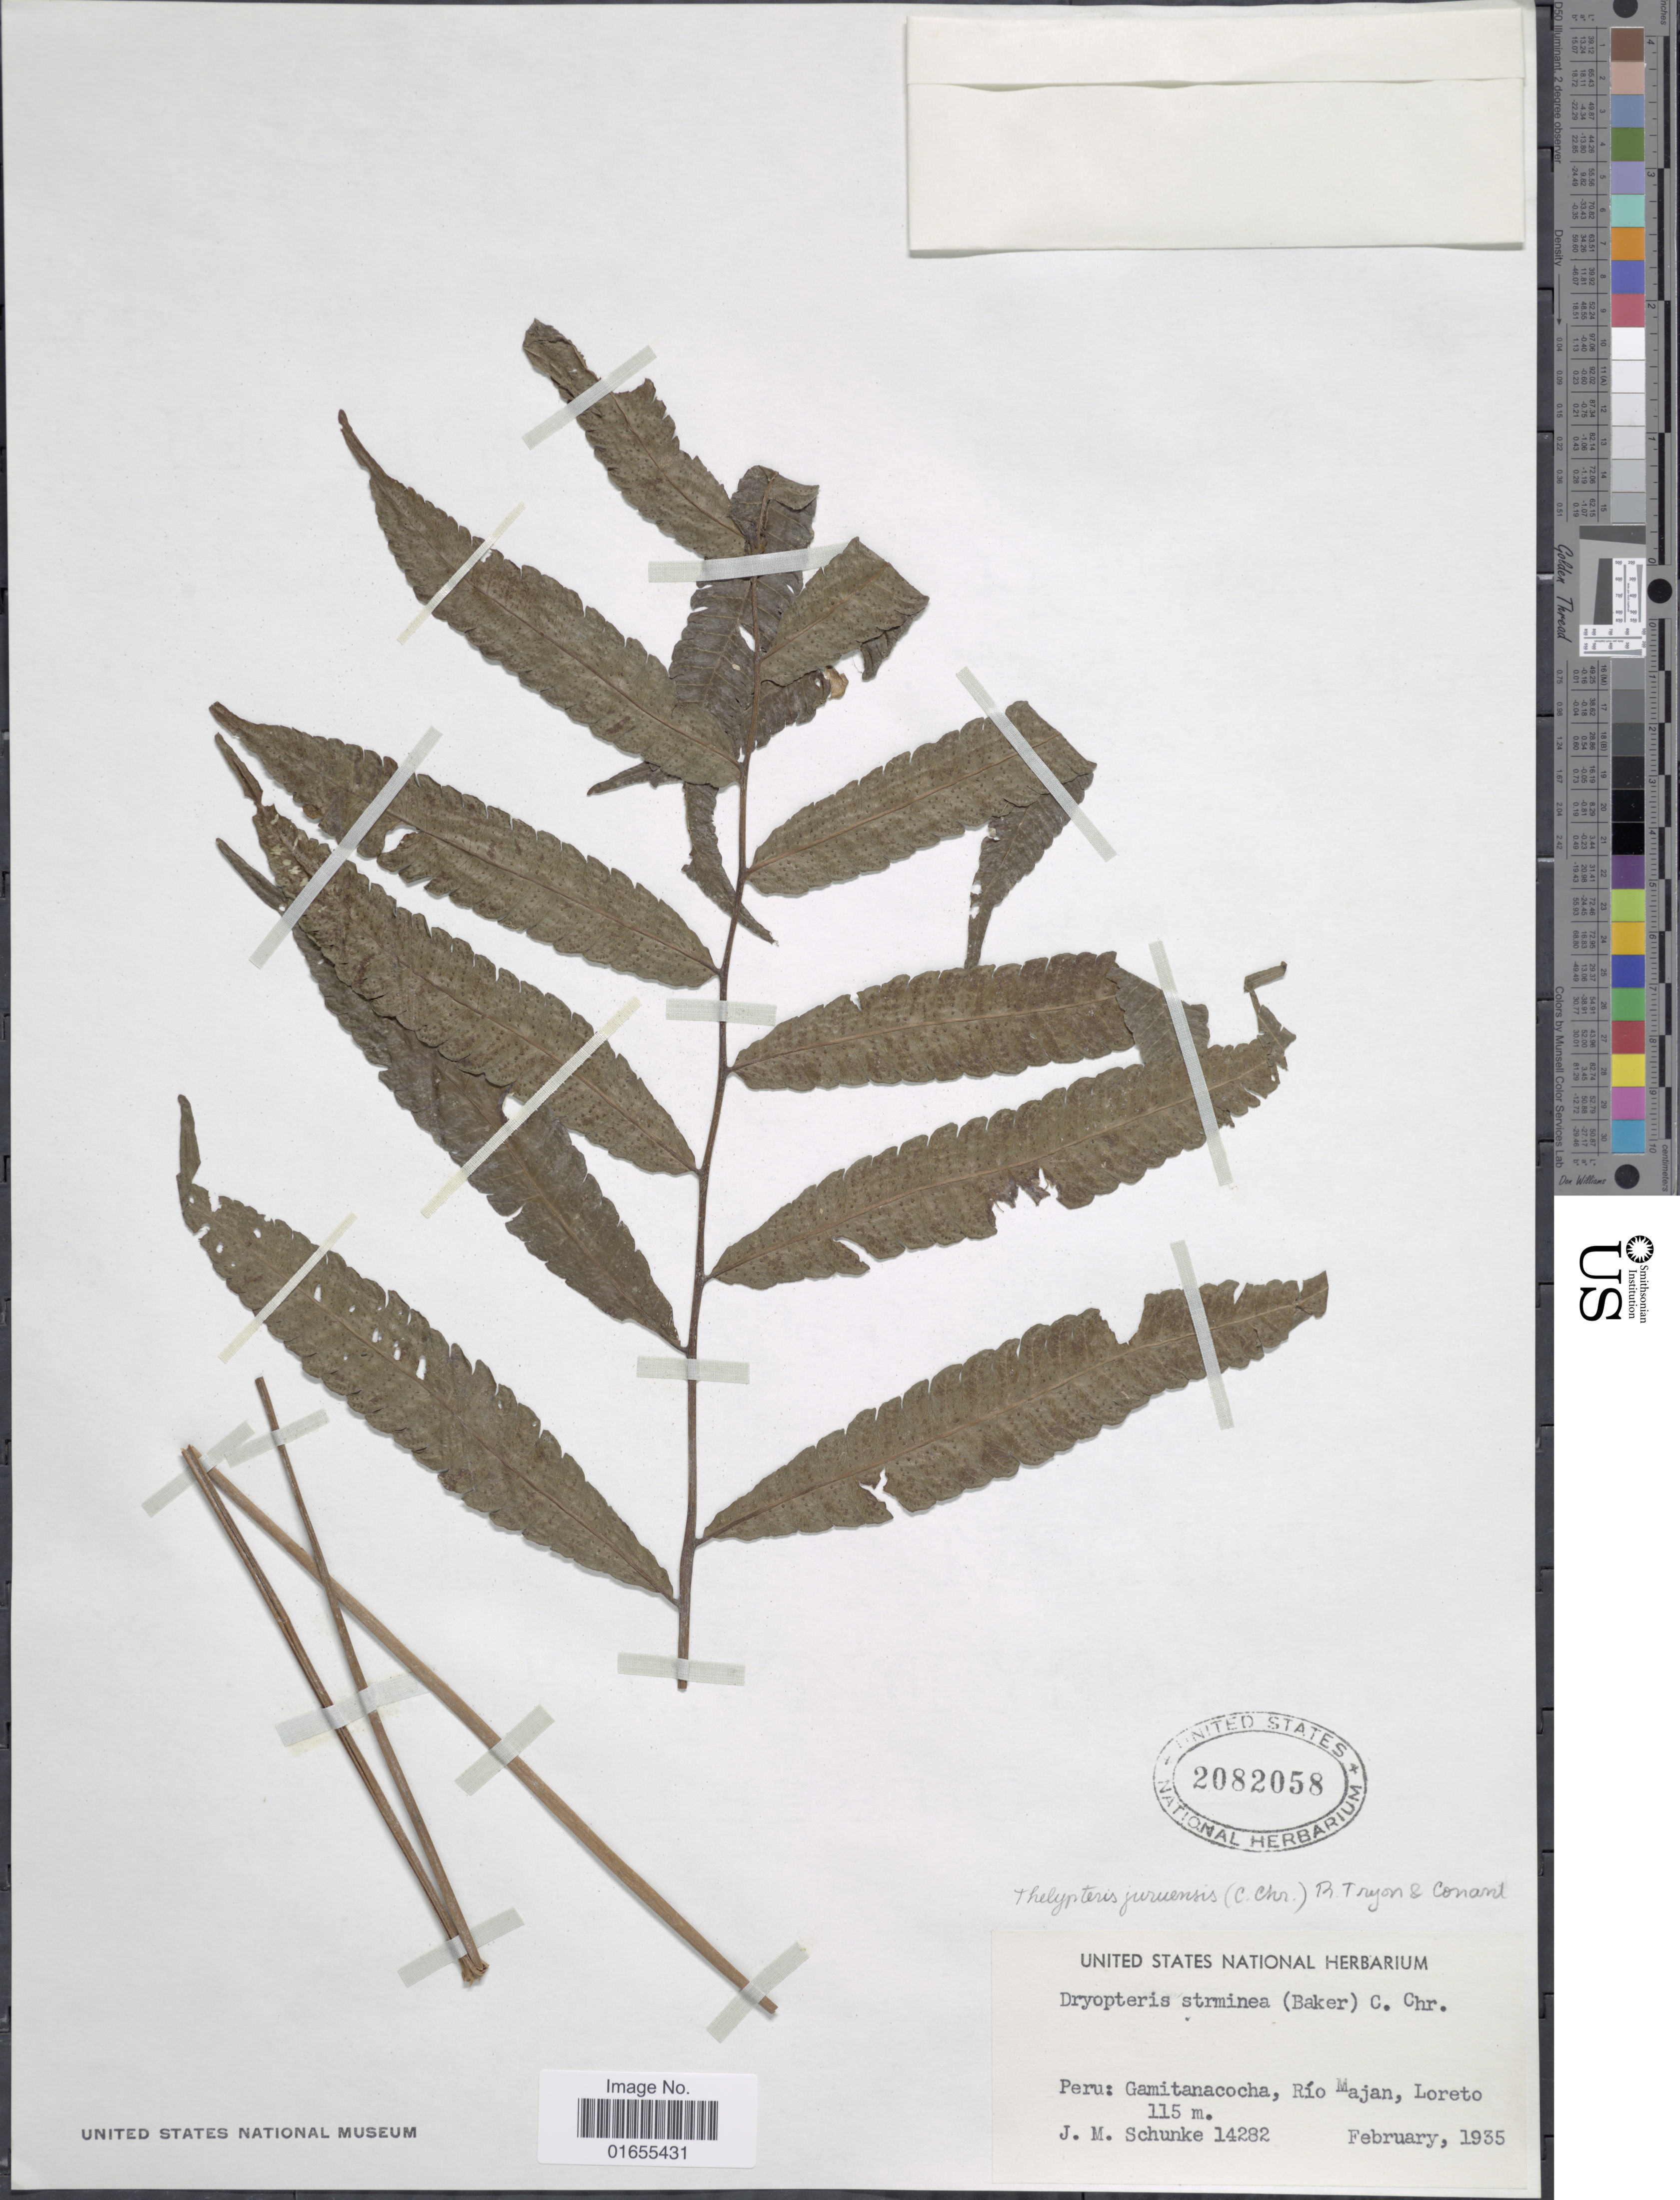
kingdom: Plantae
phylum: Tracheophyta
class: Polypodiopsida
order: Polypodiales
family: Thelypteridaceae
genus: Goniopteris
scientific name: Goniopteris juruensis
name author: (C. Chr.) Brade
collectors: J. M. Schunke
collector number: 14282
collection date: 1935-02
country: Peru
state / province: Loreto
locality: Gamitanachocha, Rio Majan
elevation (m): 115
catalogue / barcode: US 2082058